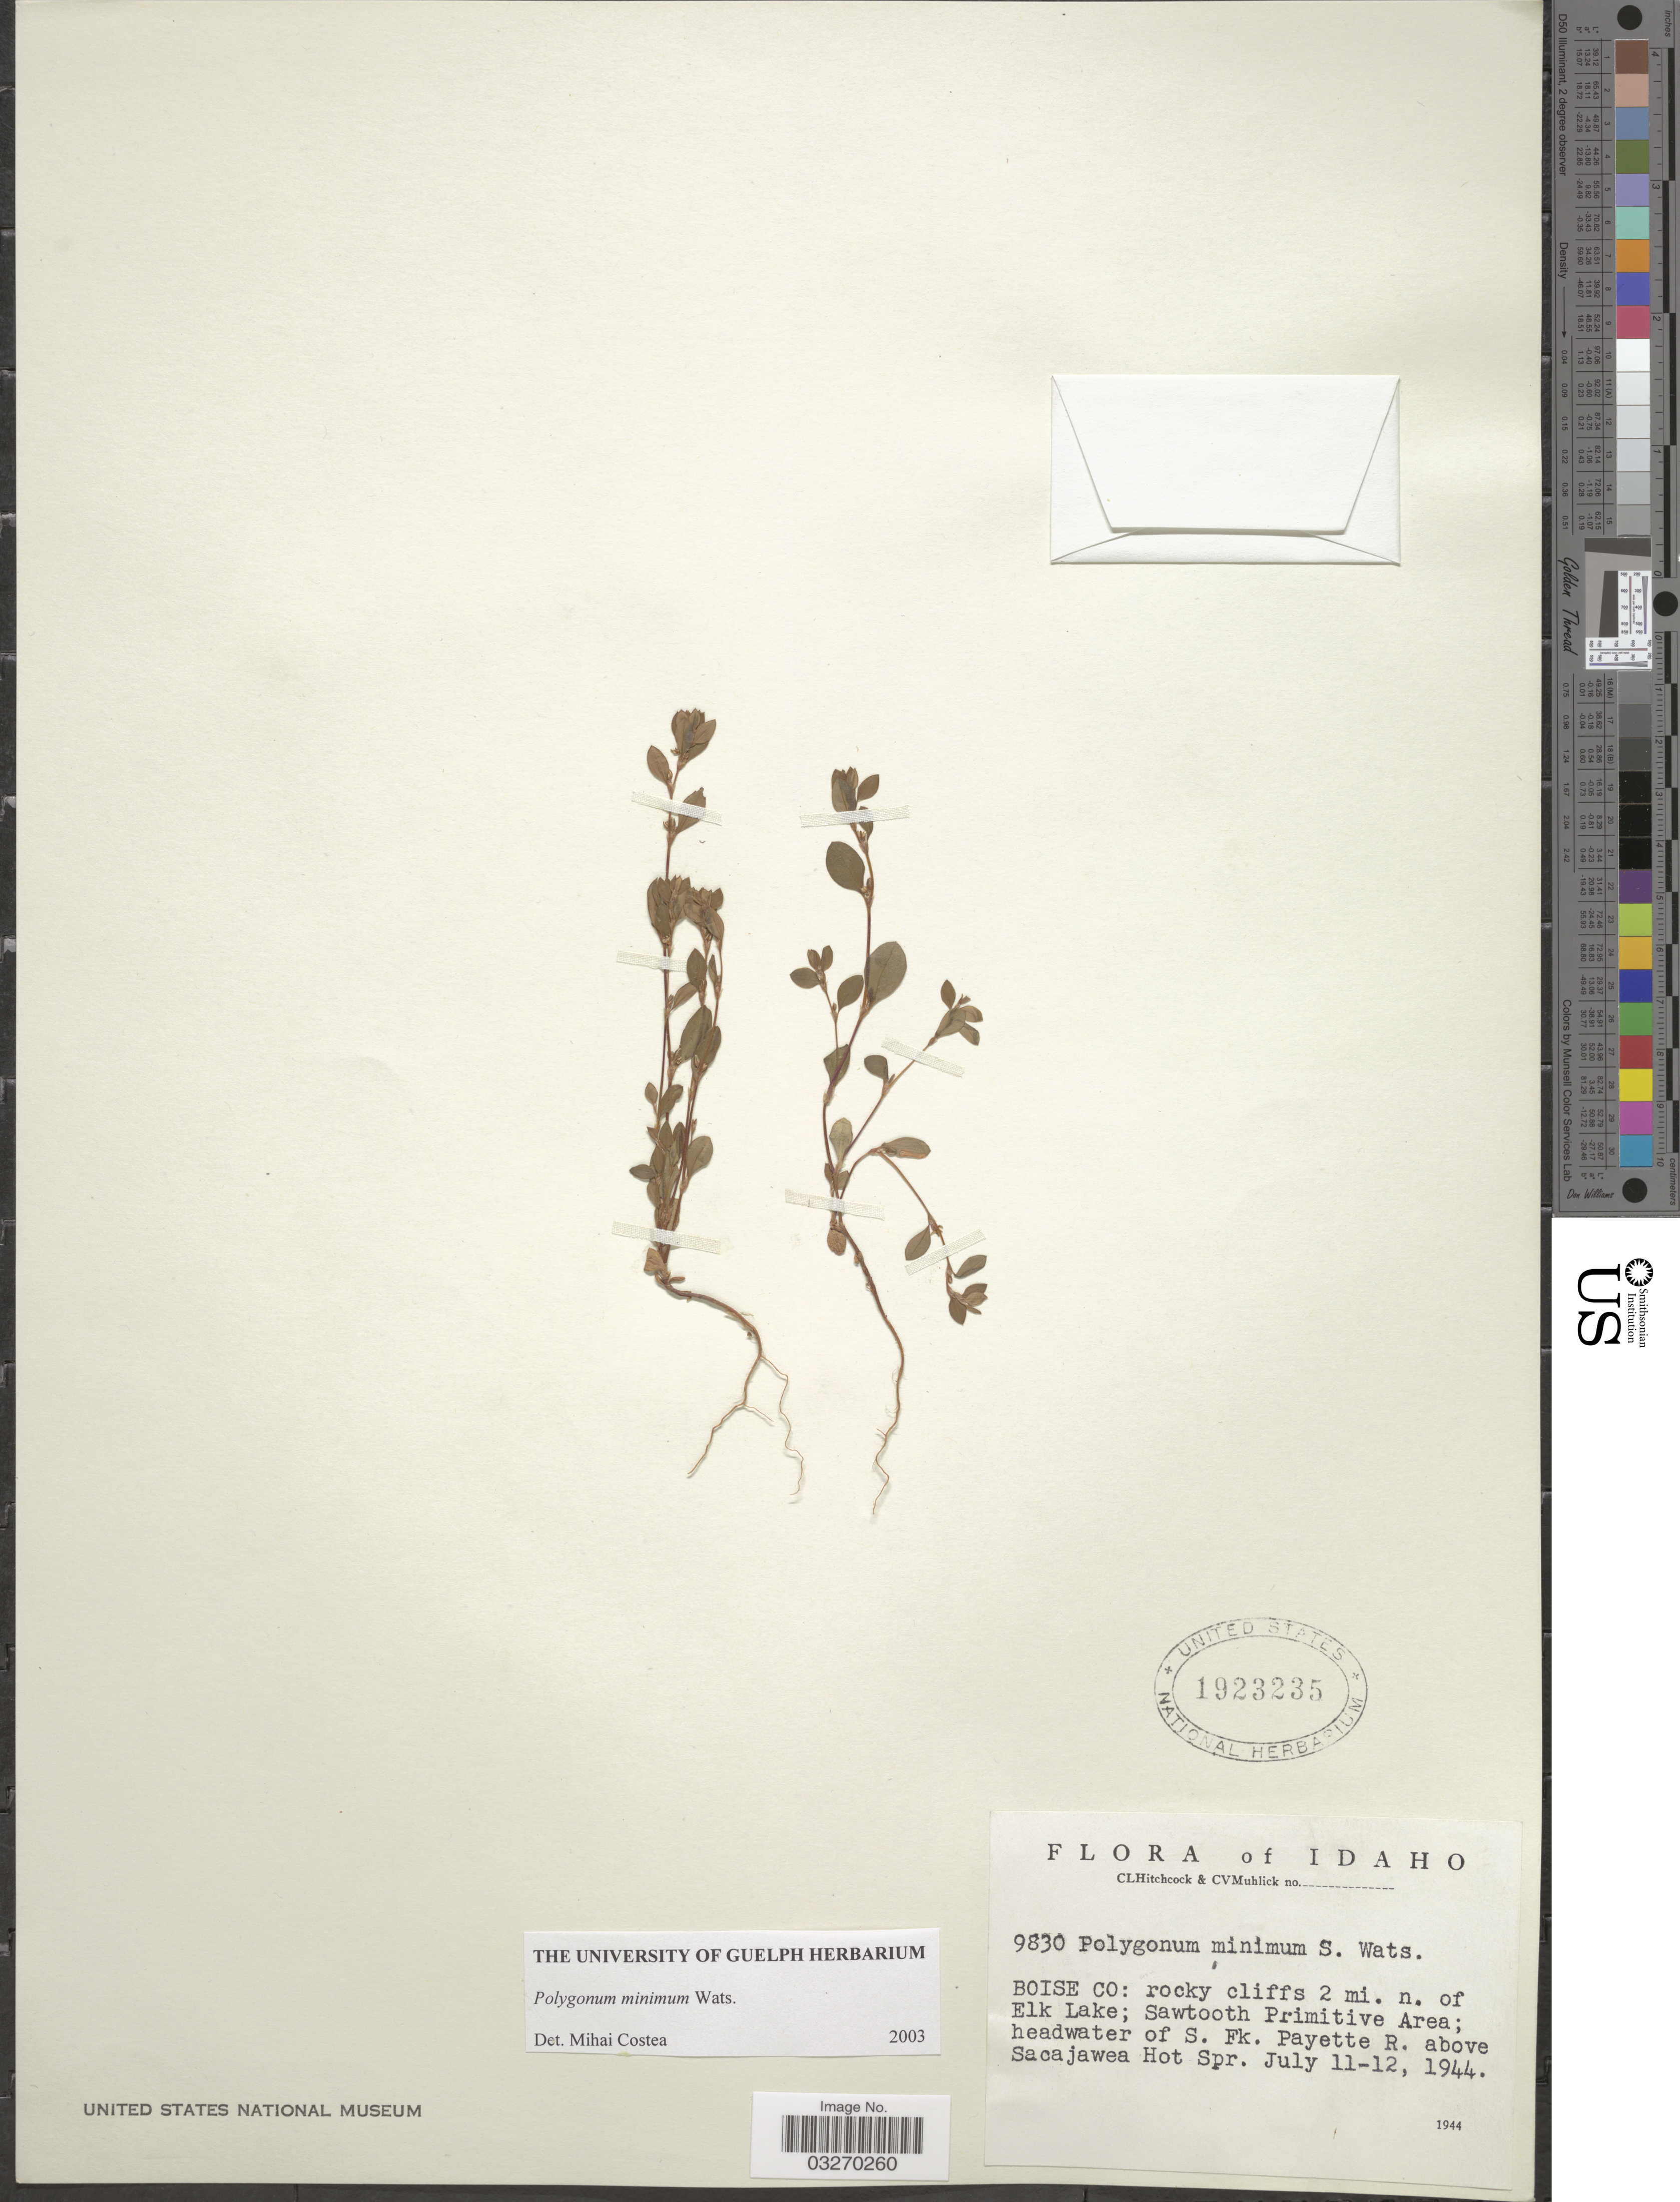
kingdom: Plantae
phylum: Tracheophyta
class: Magnoliopsida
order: Caryophyllales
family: Polygonaceae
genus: Polygonum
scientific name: Polygonum minimum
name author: S. Watson in C. King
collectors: C. L. Hitchcock & C. V. Muhlick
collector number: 9830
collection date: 1944-07-11/1944-07-12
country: United States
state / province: Idaho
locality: Boise Co: rocky cliffs 2 mi. n. of Elk Lake; Sawtooth Primitive Area; headwater of S. Fk. Payette R. above Sacajawea Hot Spr.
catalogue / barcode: US 1923235